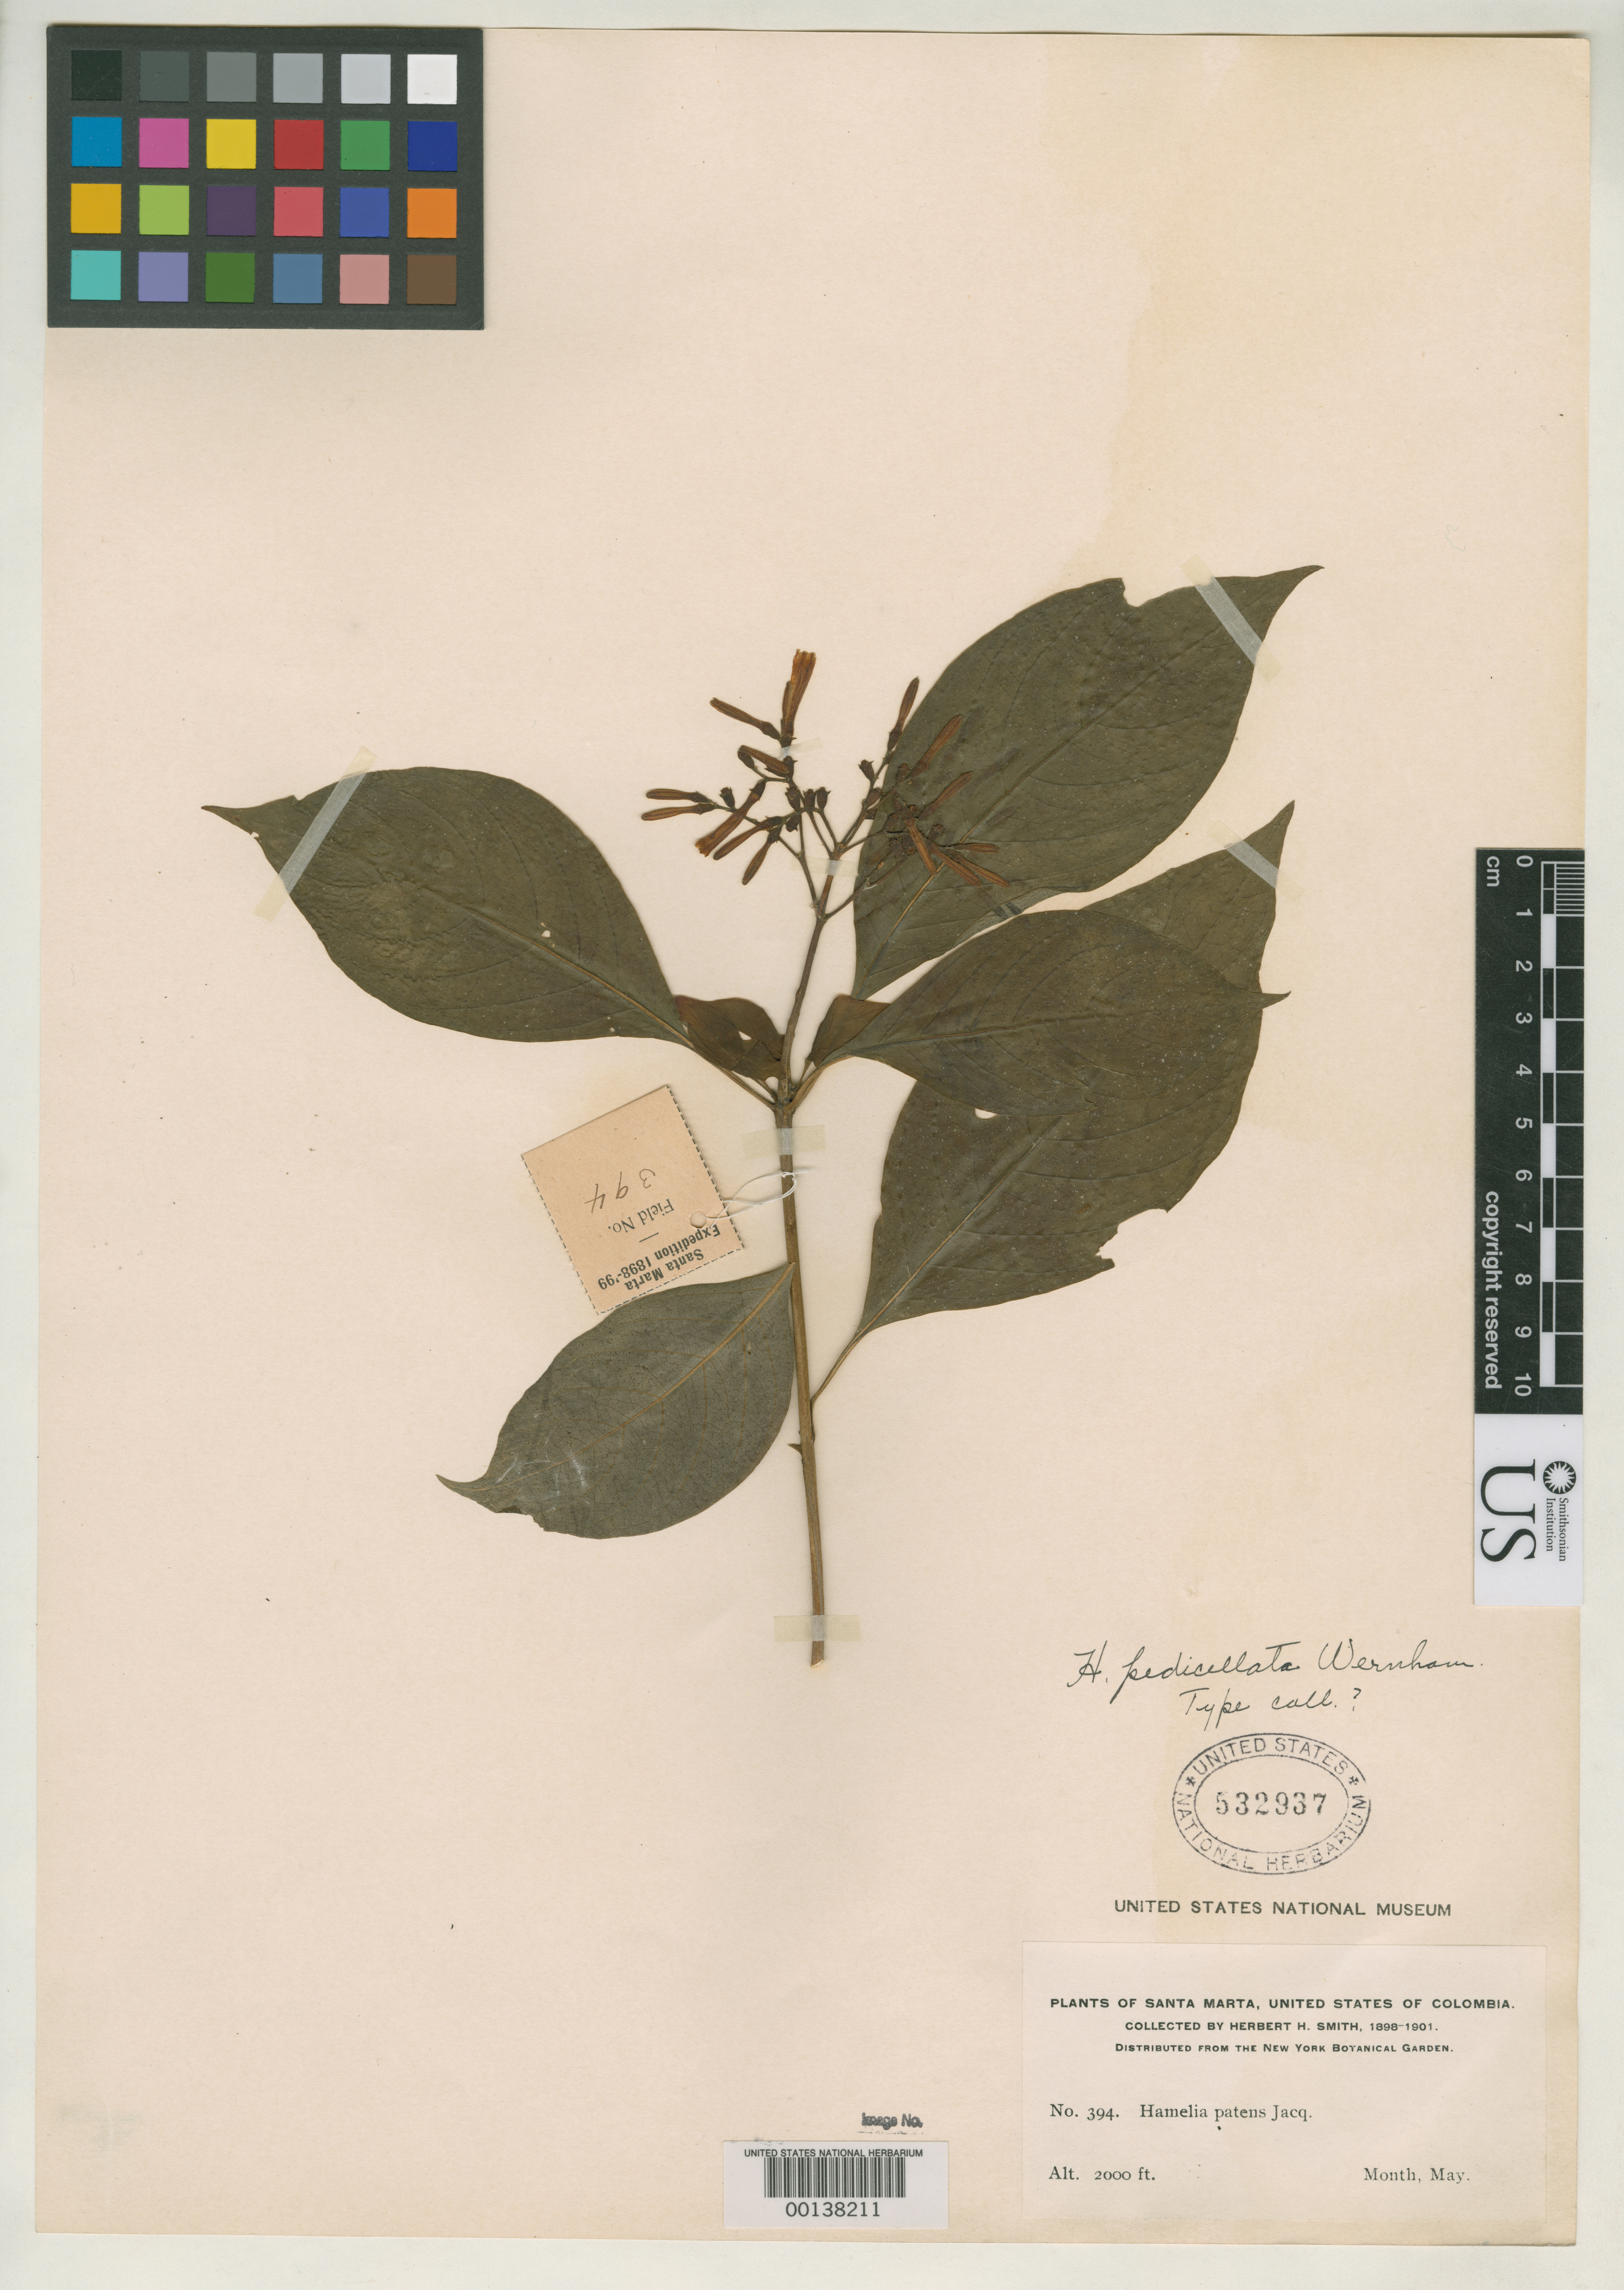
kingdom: Plantae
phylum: Tracheophyta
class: Magnoliopsida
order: Gentianales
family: Rubiaceae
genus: Hamelia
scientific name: Hamelia pedicellata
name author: Wernham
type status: Isosyntype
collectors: Herbert H. Smith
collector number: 394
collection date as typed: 1898 to -- --- 1901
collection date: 1898/1901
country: Colombia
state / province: Magdalena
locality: Santa Marta.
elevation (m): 610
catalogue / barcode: US 532937